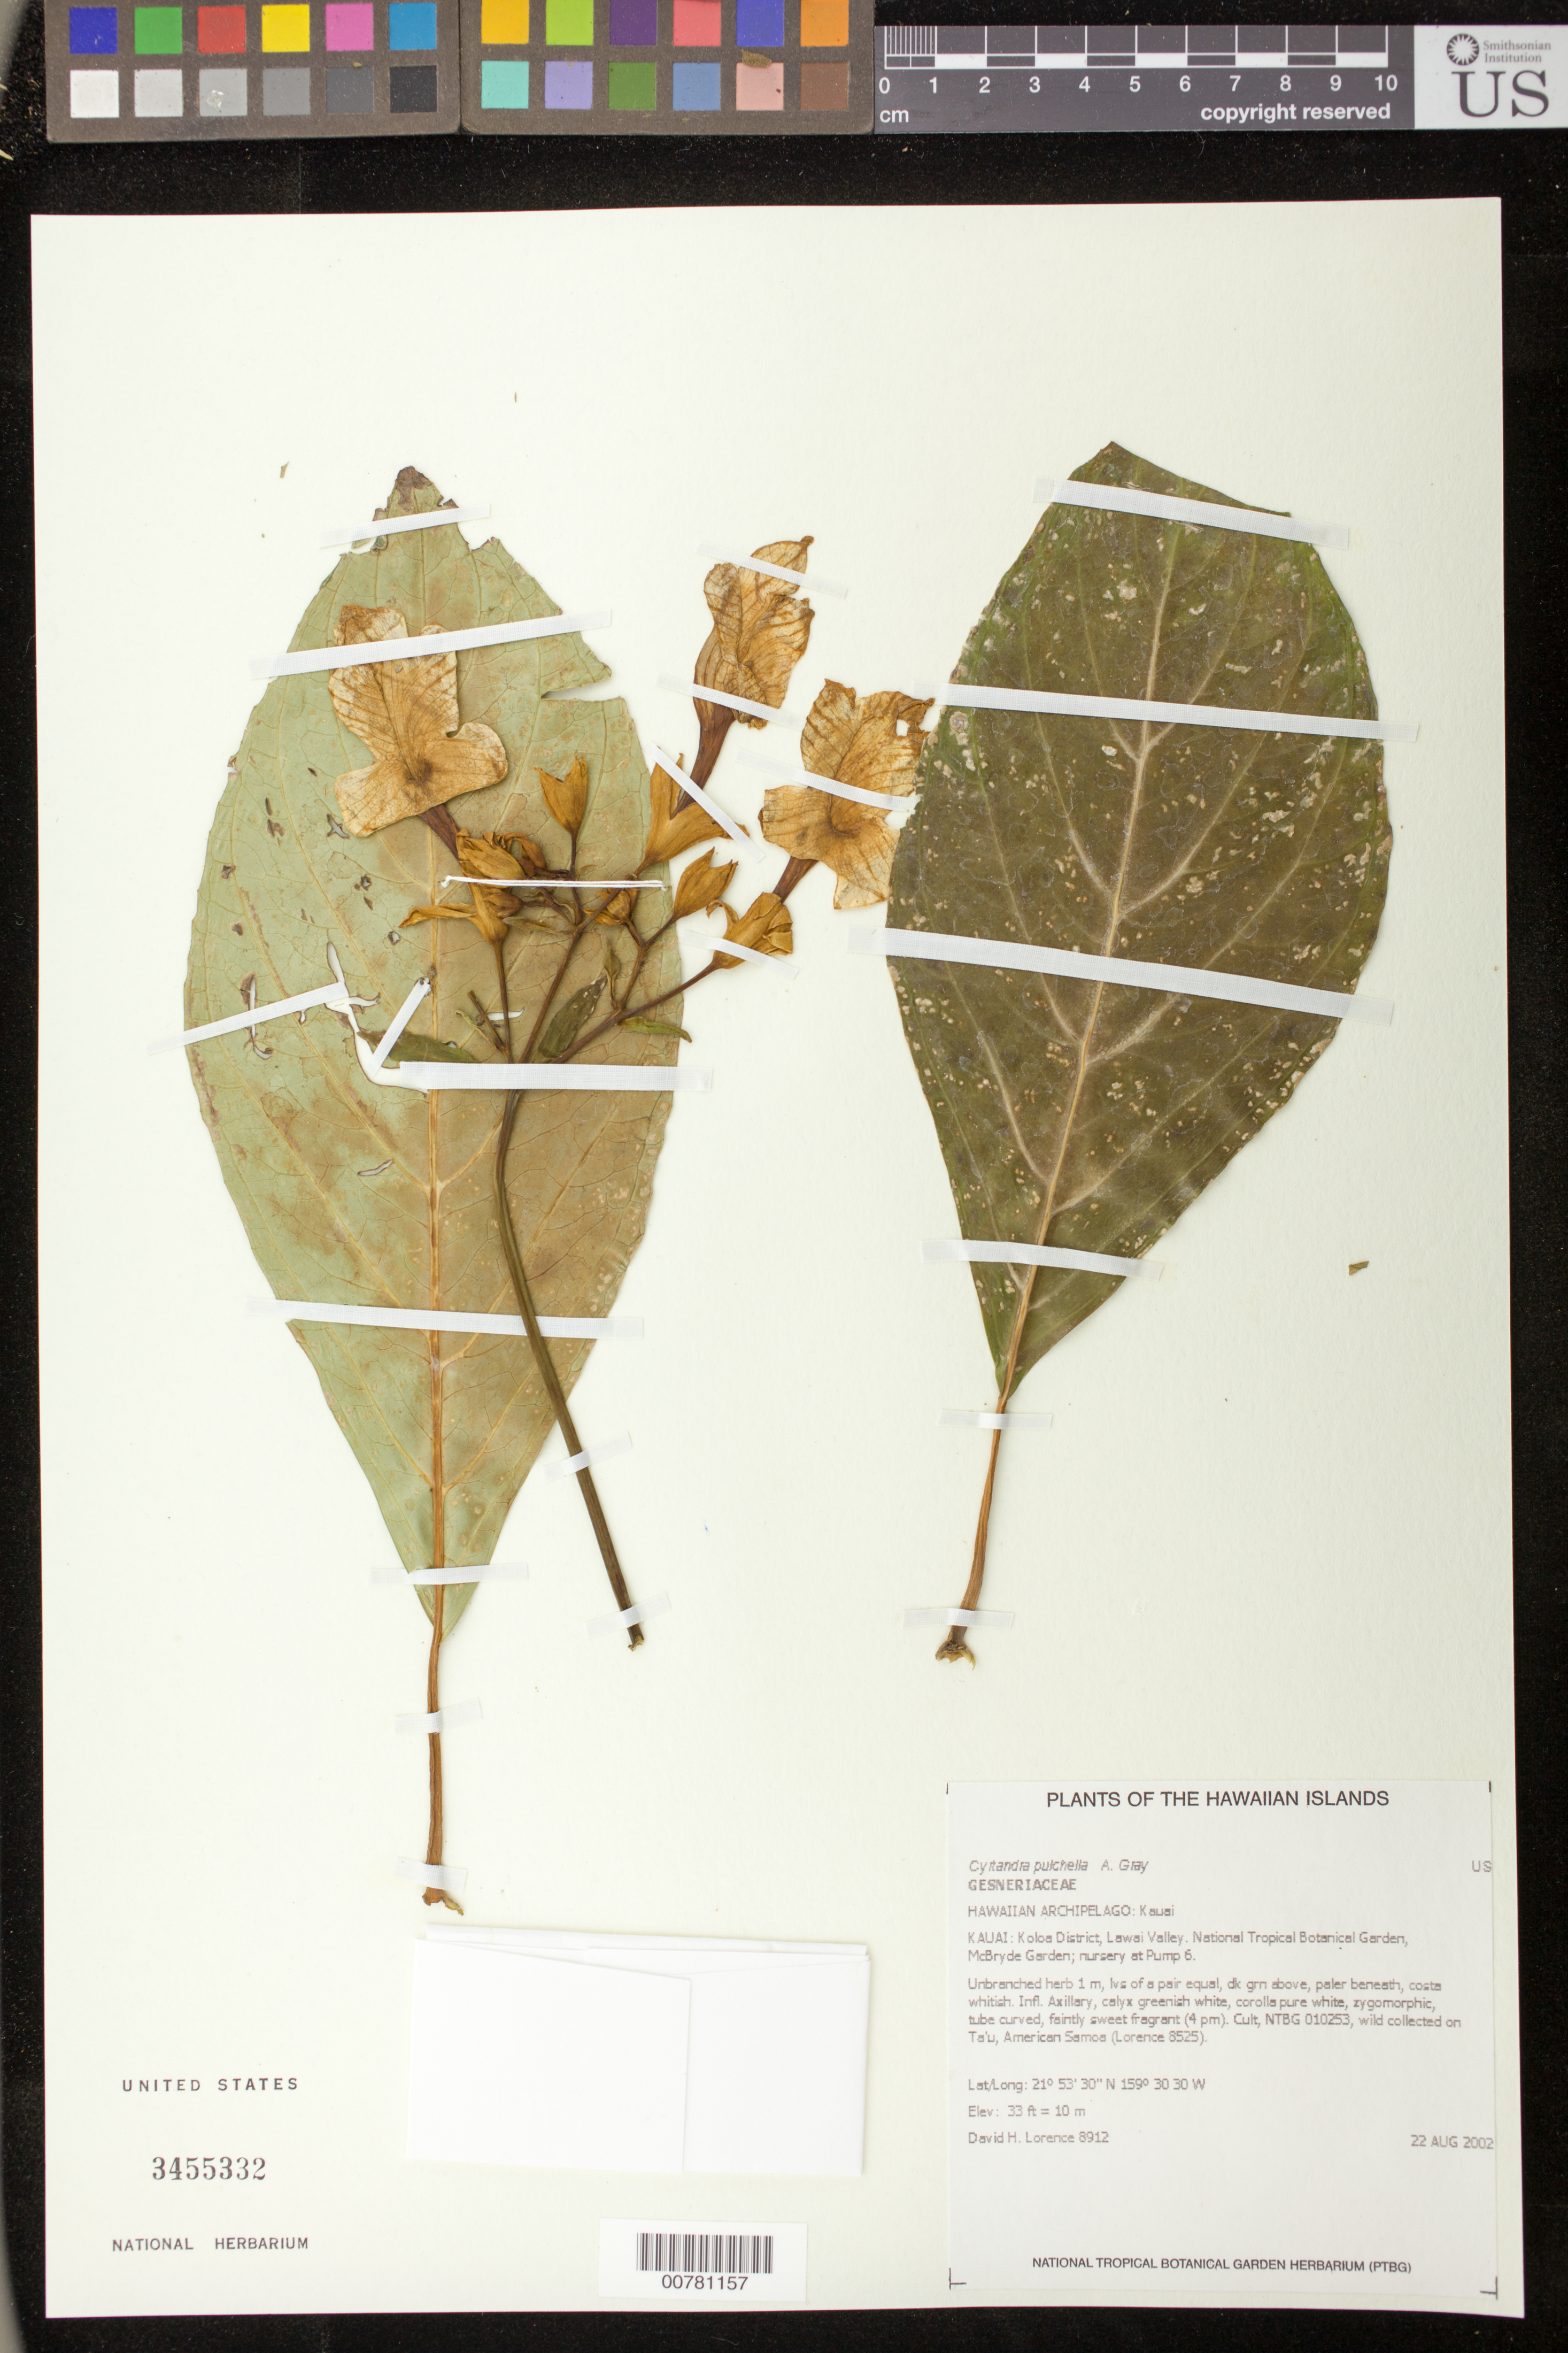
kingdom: Plantae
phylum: Tracheophyta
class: Magnoliopsida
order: Lamiales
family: Gesneriaceae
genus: Cyrtandra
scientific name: Cyrtandra pulchella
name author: W. Rich ex A. Gray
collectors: D. Lorence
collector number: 8912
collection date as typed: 22 Aug 2002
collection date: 2002-08-22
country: United States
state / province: Hawaii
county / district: Kauai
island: Kaua'i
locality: Lawai Valley, National Tropical Botanical Garden, McBryde Garden, nursery at pump 6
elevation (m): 10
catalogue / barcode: US 3455332